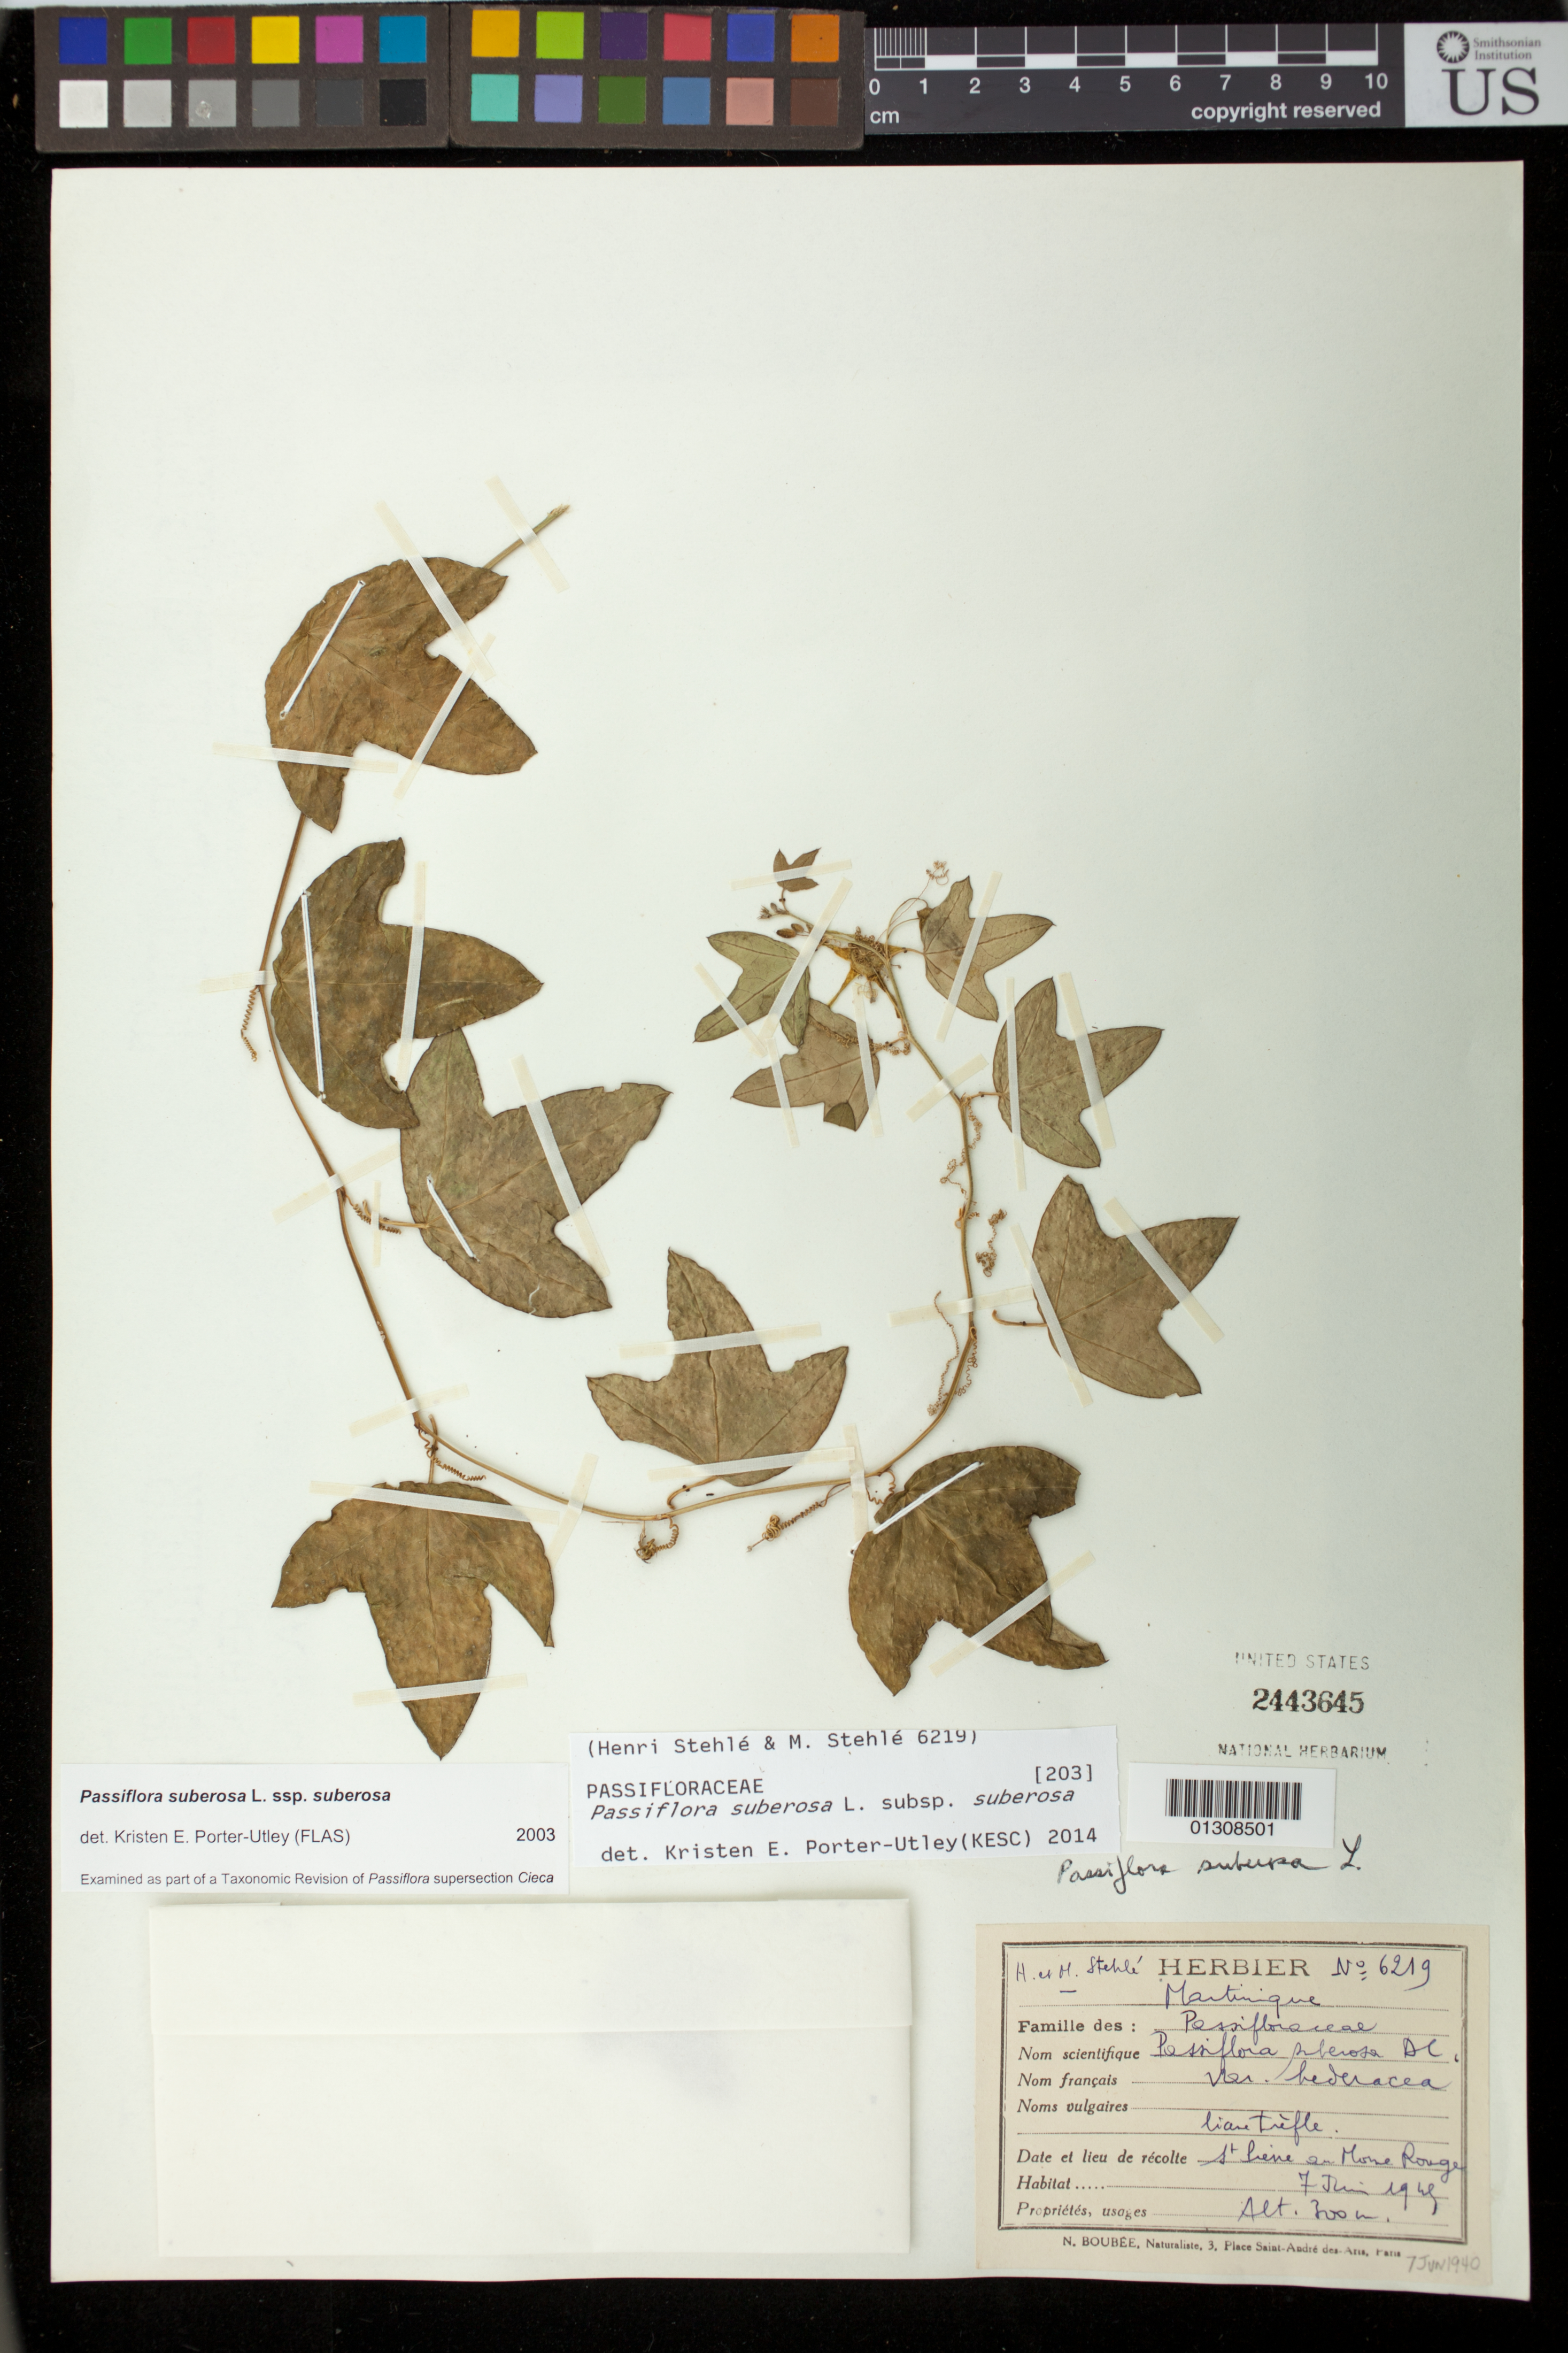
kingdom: Plantae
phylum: Tracheophyta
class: Magnoliopsida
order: Malpighiales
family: Passifloraceae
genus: Passiflora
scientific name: Passiflora suberosa subsp. suberosa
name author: L.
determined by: Porter-Utley, K. E.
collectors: H. Stehlé & M. Stehlé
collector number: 6219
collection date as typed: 07 Jun 1949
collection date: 1949-06-07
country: Martinique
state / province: Saint-Pierre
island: Martinique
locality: Morne Rouge à St. Pierre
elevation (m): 300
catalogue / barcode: US 2443645